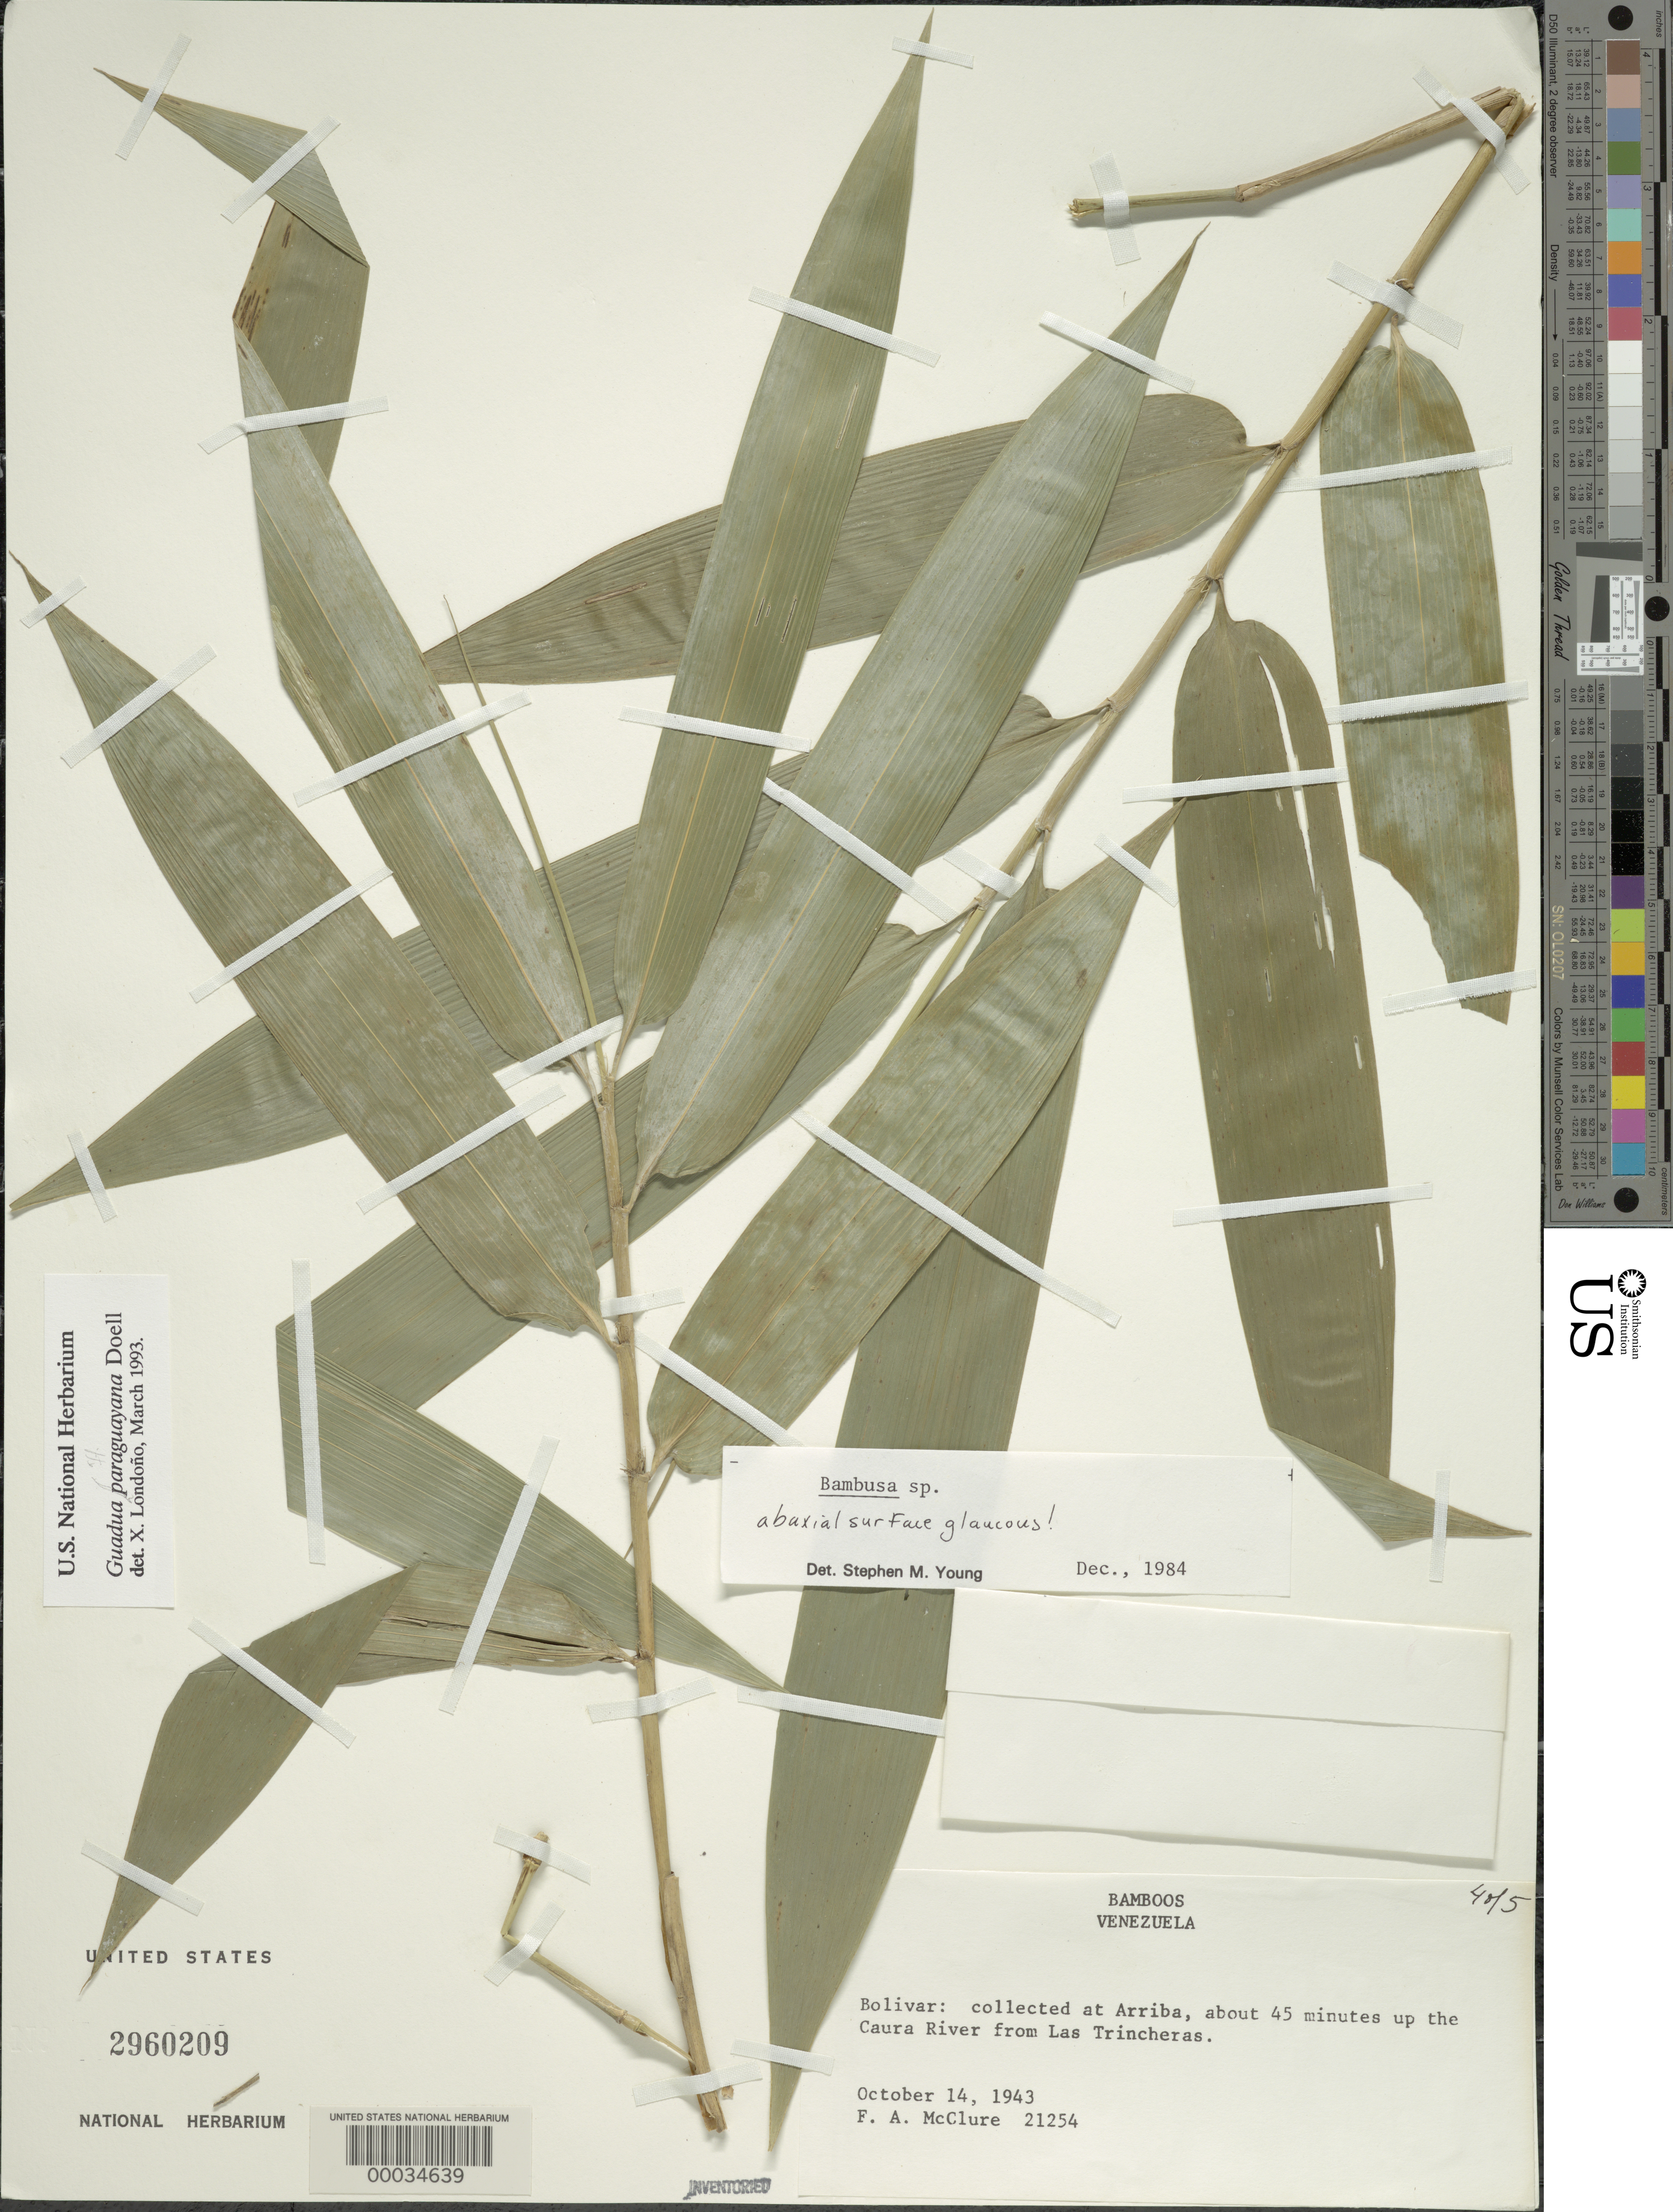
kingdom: Plantae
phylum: Tracheophyta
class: Liliopsida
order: Poales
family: Poaceae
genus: Guadua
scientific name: Guadua paraguayana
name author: Döll in Mart.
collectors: F. A. McClure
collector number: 21254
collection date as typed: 14 Oct 1943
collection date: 1943-10-14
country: Venezuela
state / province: Bolivar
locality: Caura river, las trincheras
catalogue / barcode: US 2960209